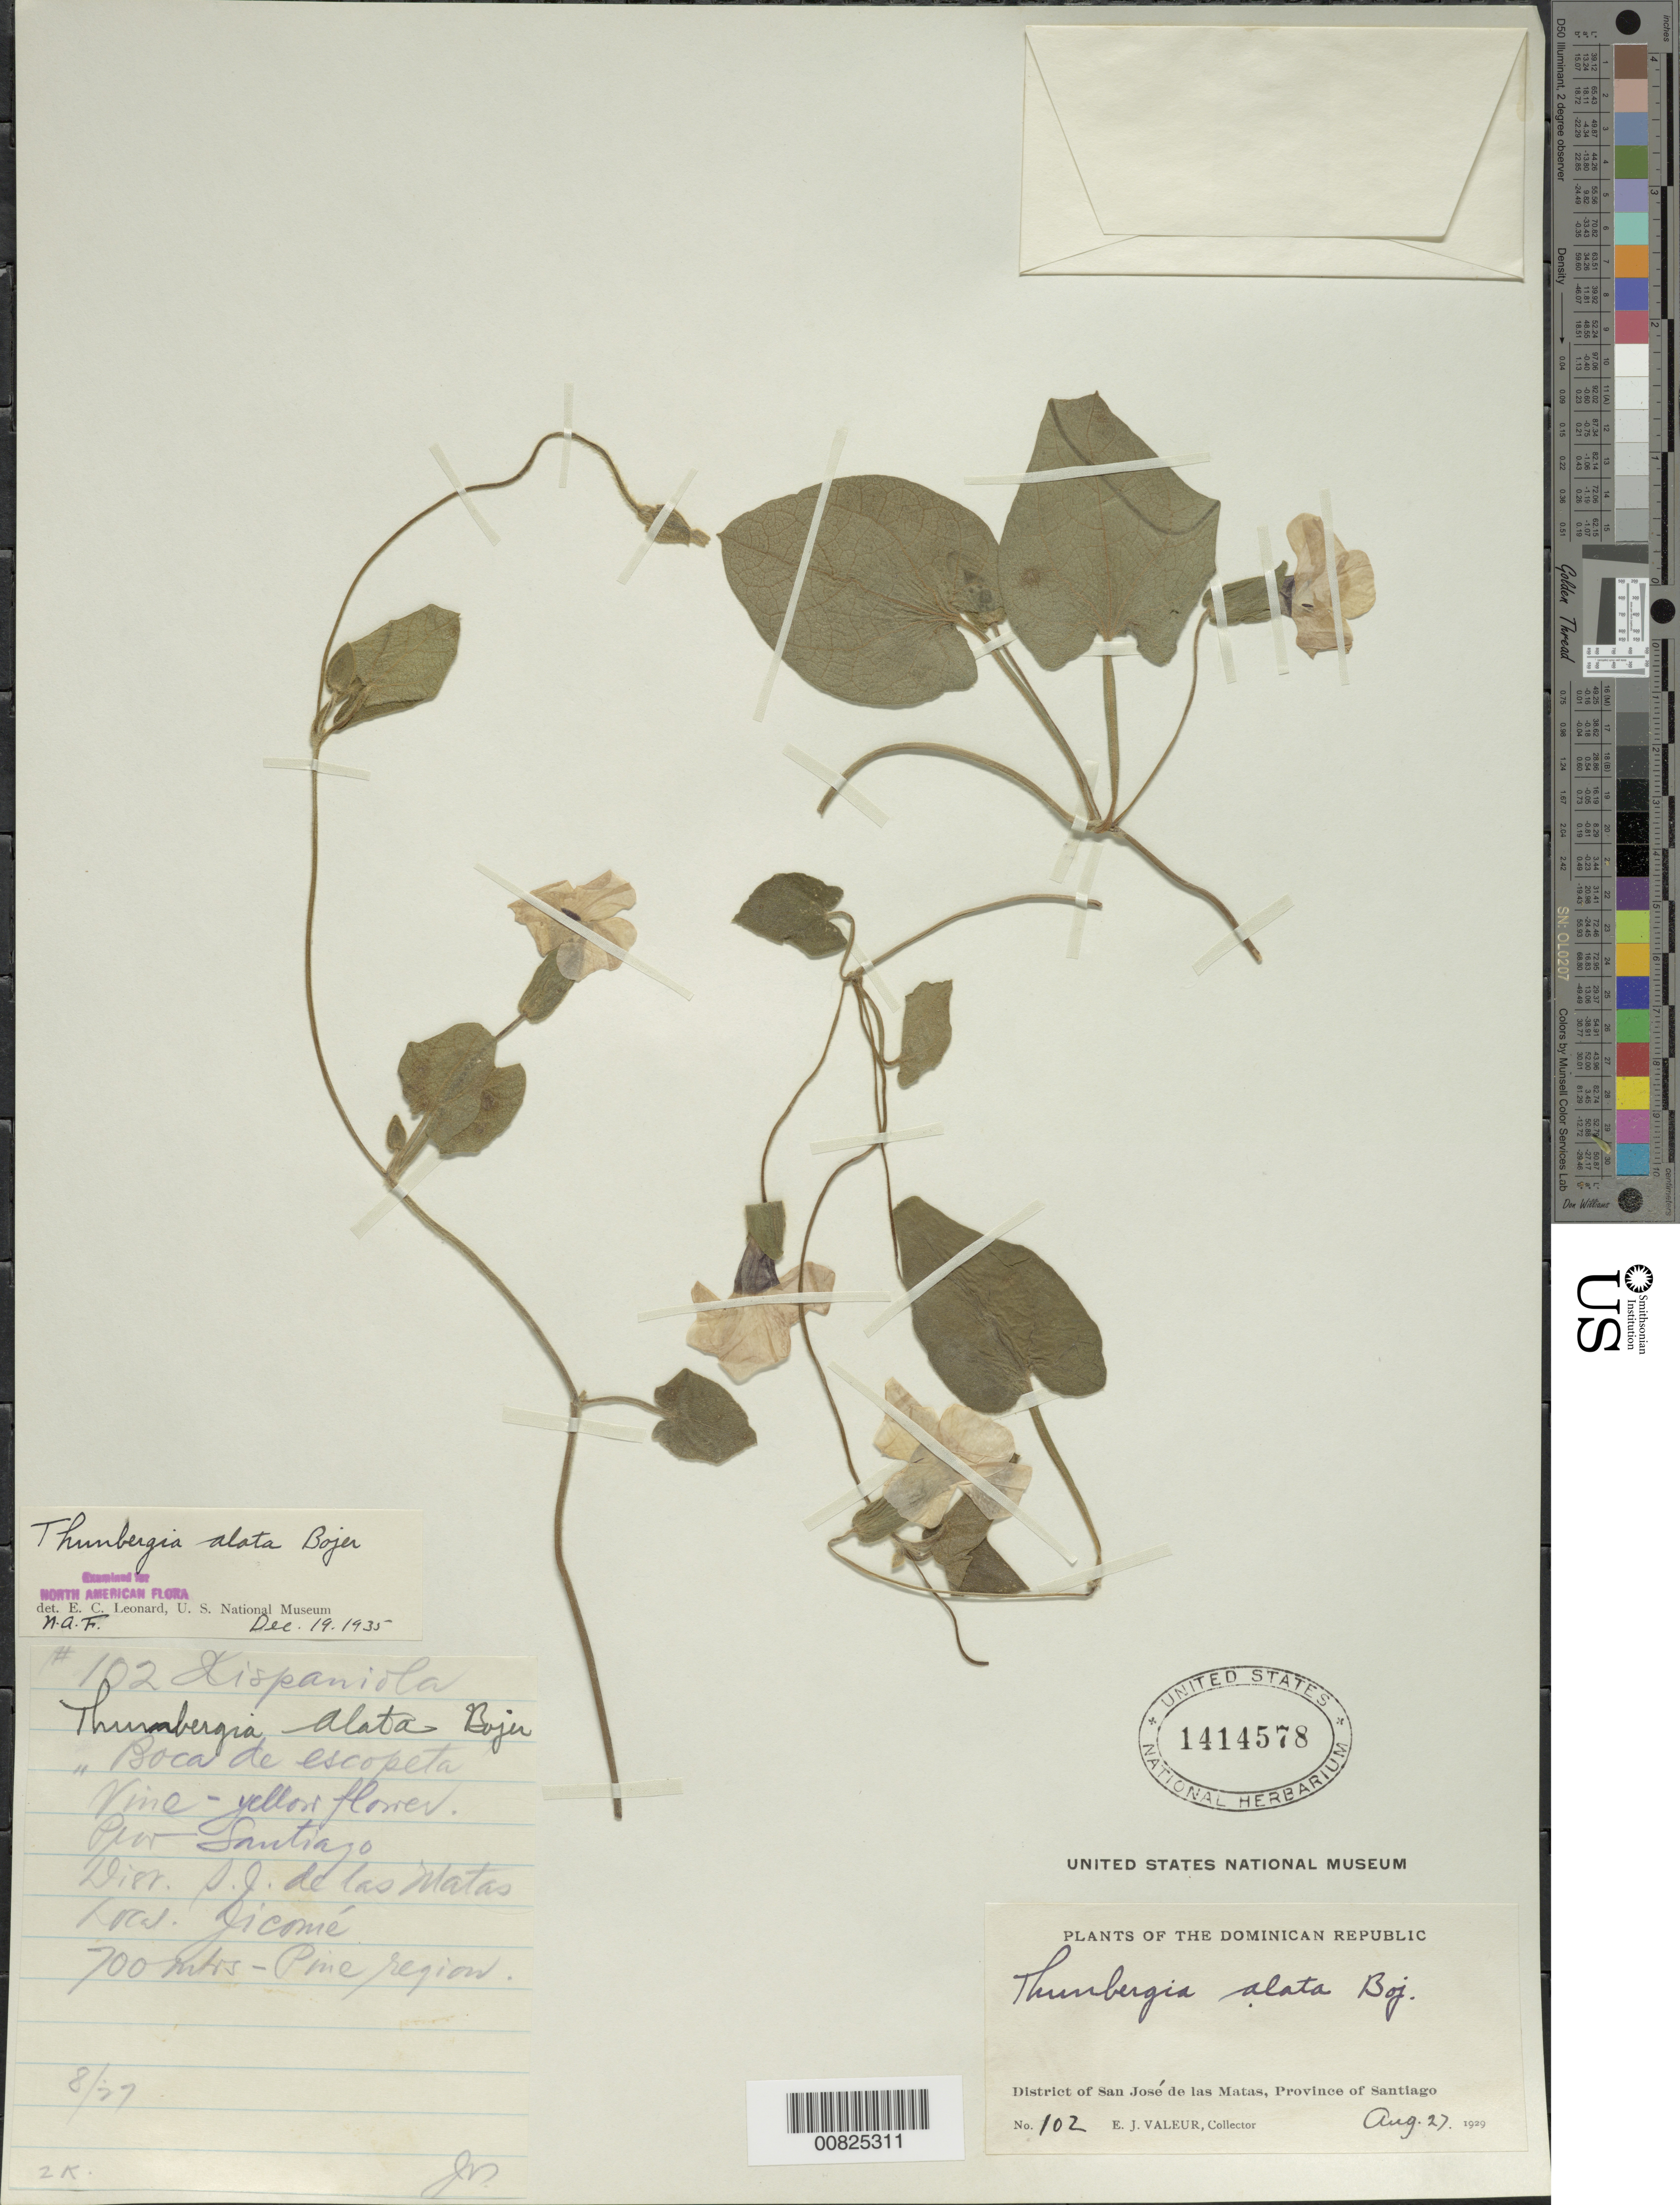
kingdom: Plantae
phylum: Tracheophyta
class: Magnoliopsida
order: Lamiales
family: Acanthaceae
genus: Thunbergia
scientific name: Thunbergia alata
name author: Bojer ex Sims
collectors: E. Valeur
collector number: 102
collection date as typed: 27 Aug 1929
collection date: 1929-08-27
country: Dominican Republic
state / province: Santiago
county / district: San José de las Matas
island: Hispaniola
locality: Jicomé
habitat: Pine region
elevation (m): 700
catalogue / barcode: US 1414578